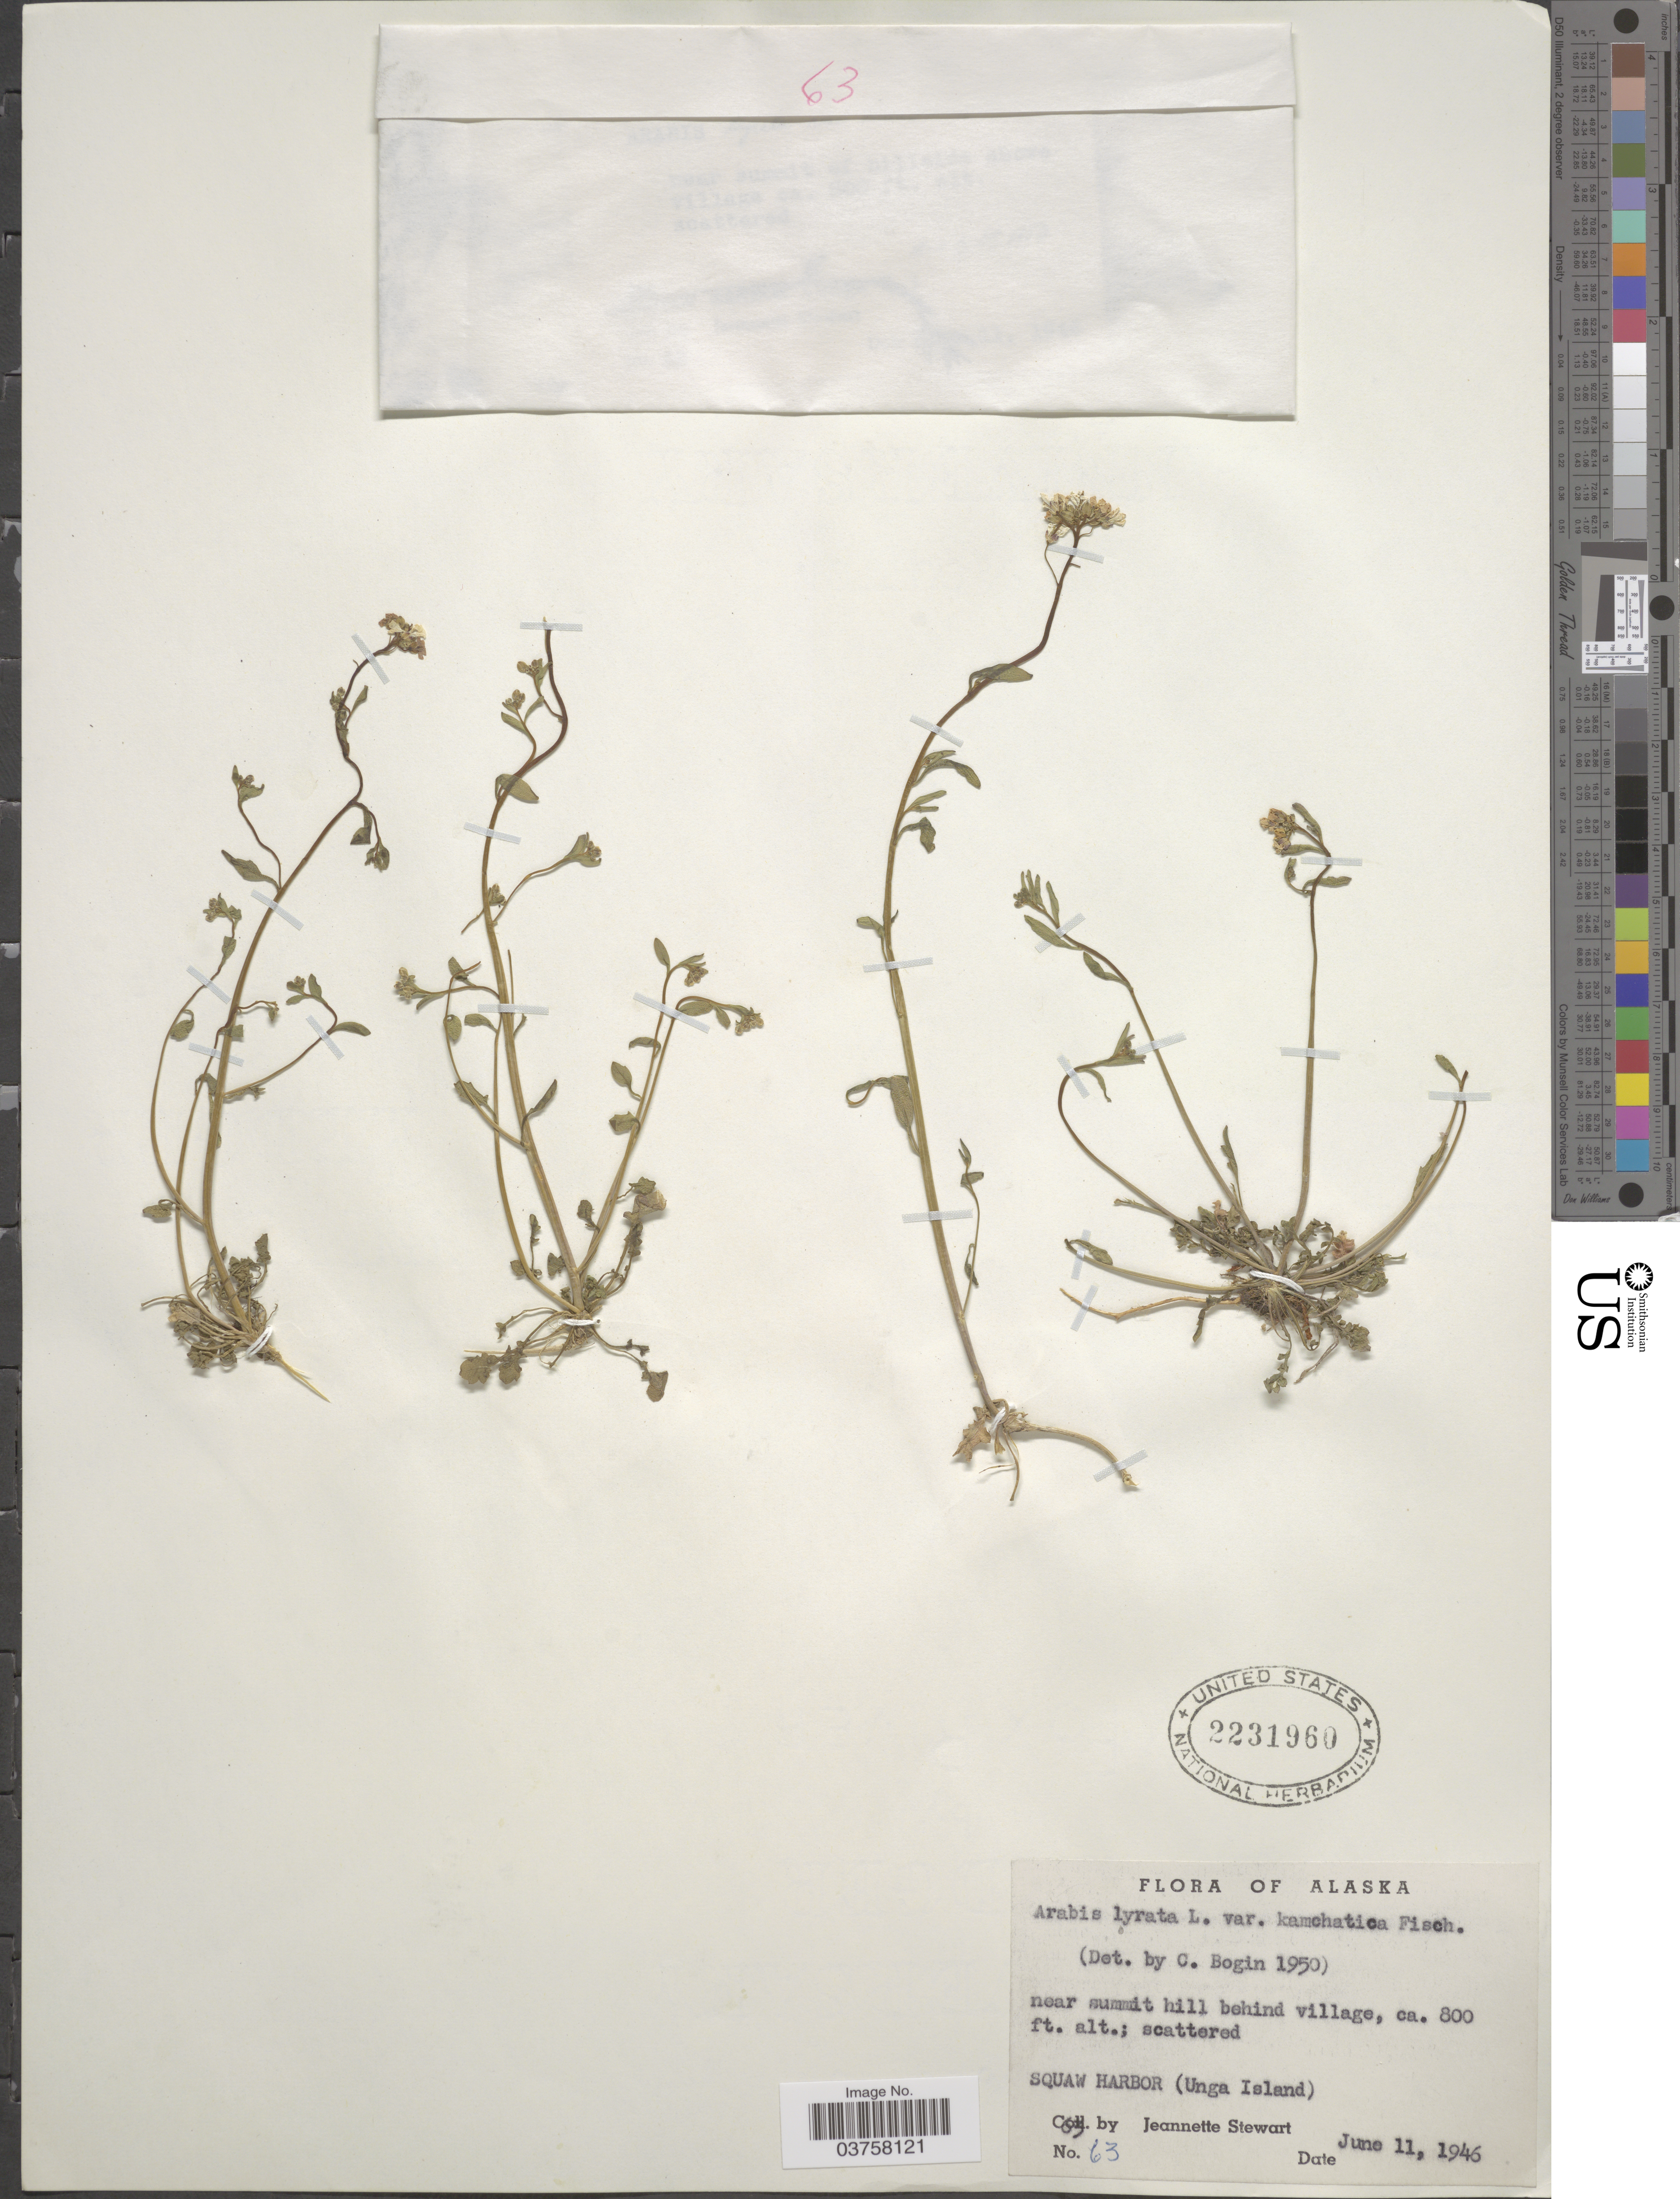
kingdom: Plantae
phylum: Tracheophyta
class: Magnoliopsida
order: Brassicales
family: Brassicaceae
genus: Arabis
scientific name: Arabis lyrata var. kamchatica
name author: Fisch. ex DC.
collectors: J. Stewart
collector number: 63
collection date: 1946-06-11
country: United States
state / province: Alaska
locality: Squaw Harbor (Unga Island).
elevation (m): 244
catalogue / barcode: US 2231960